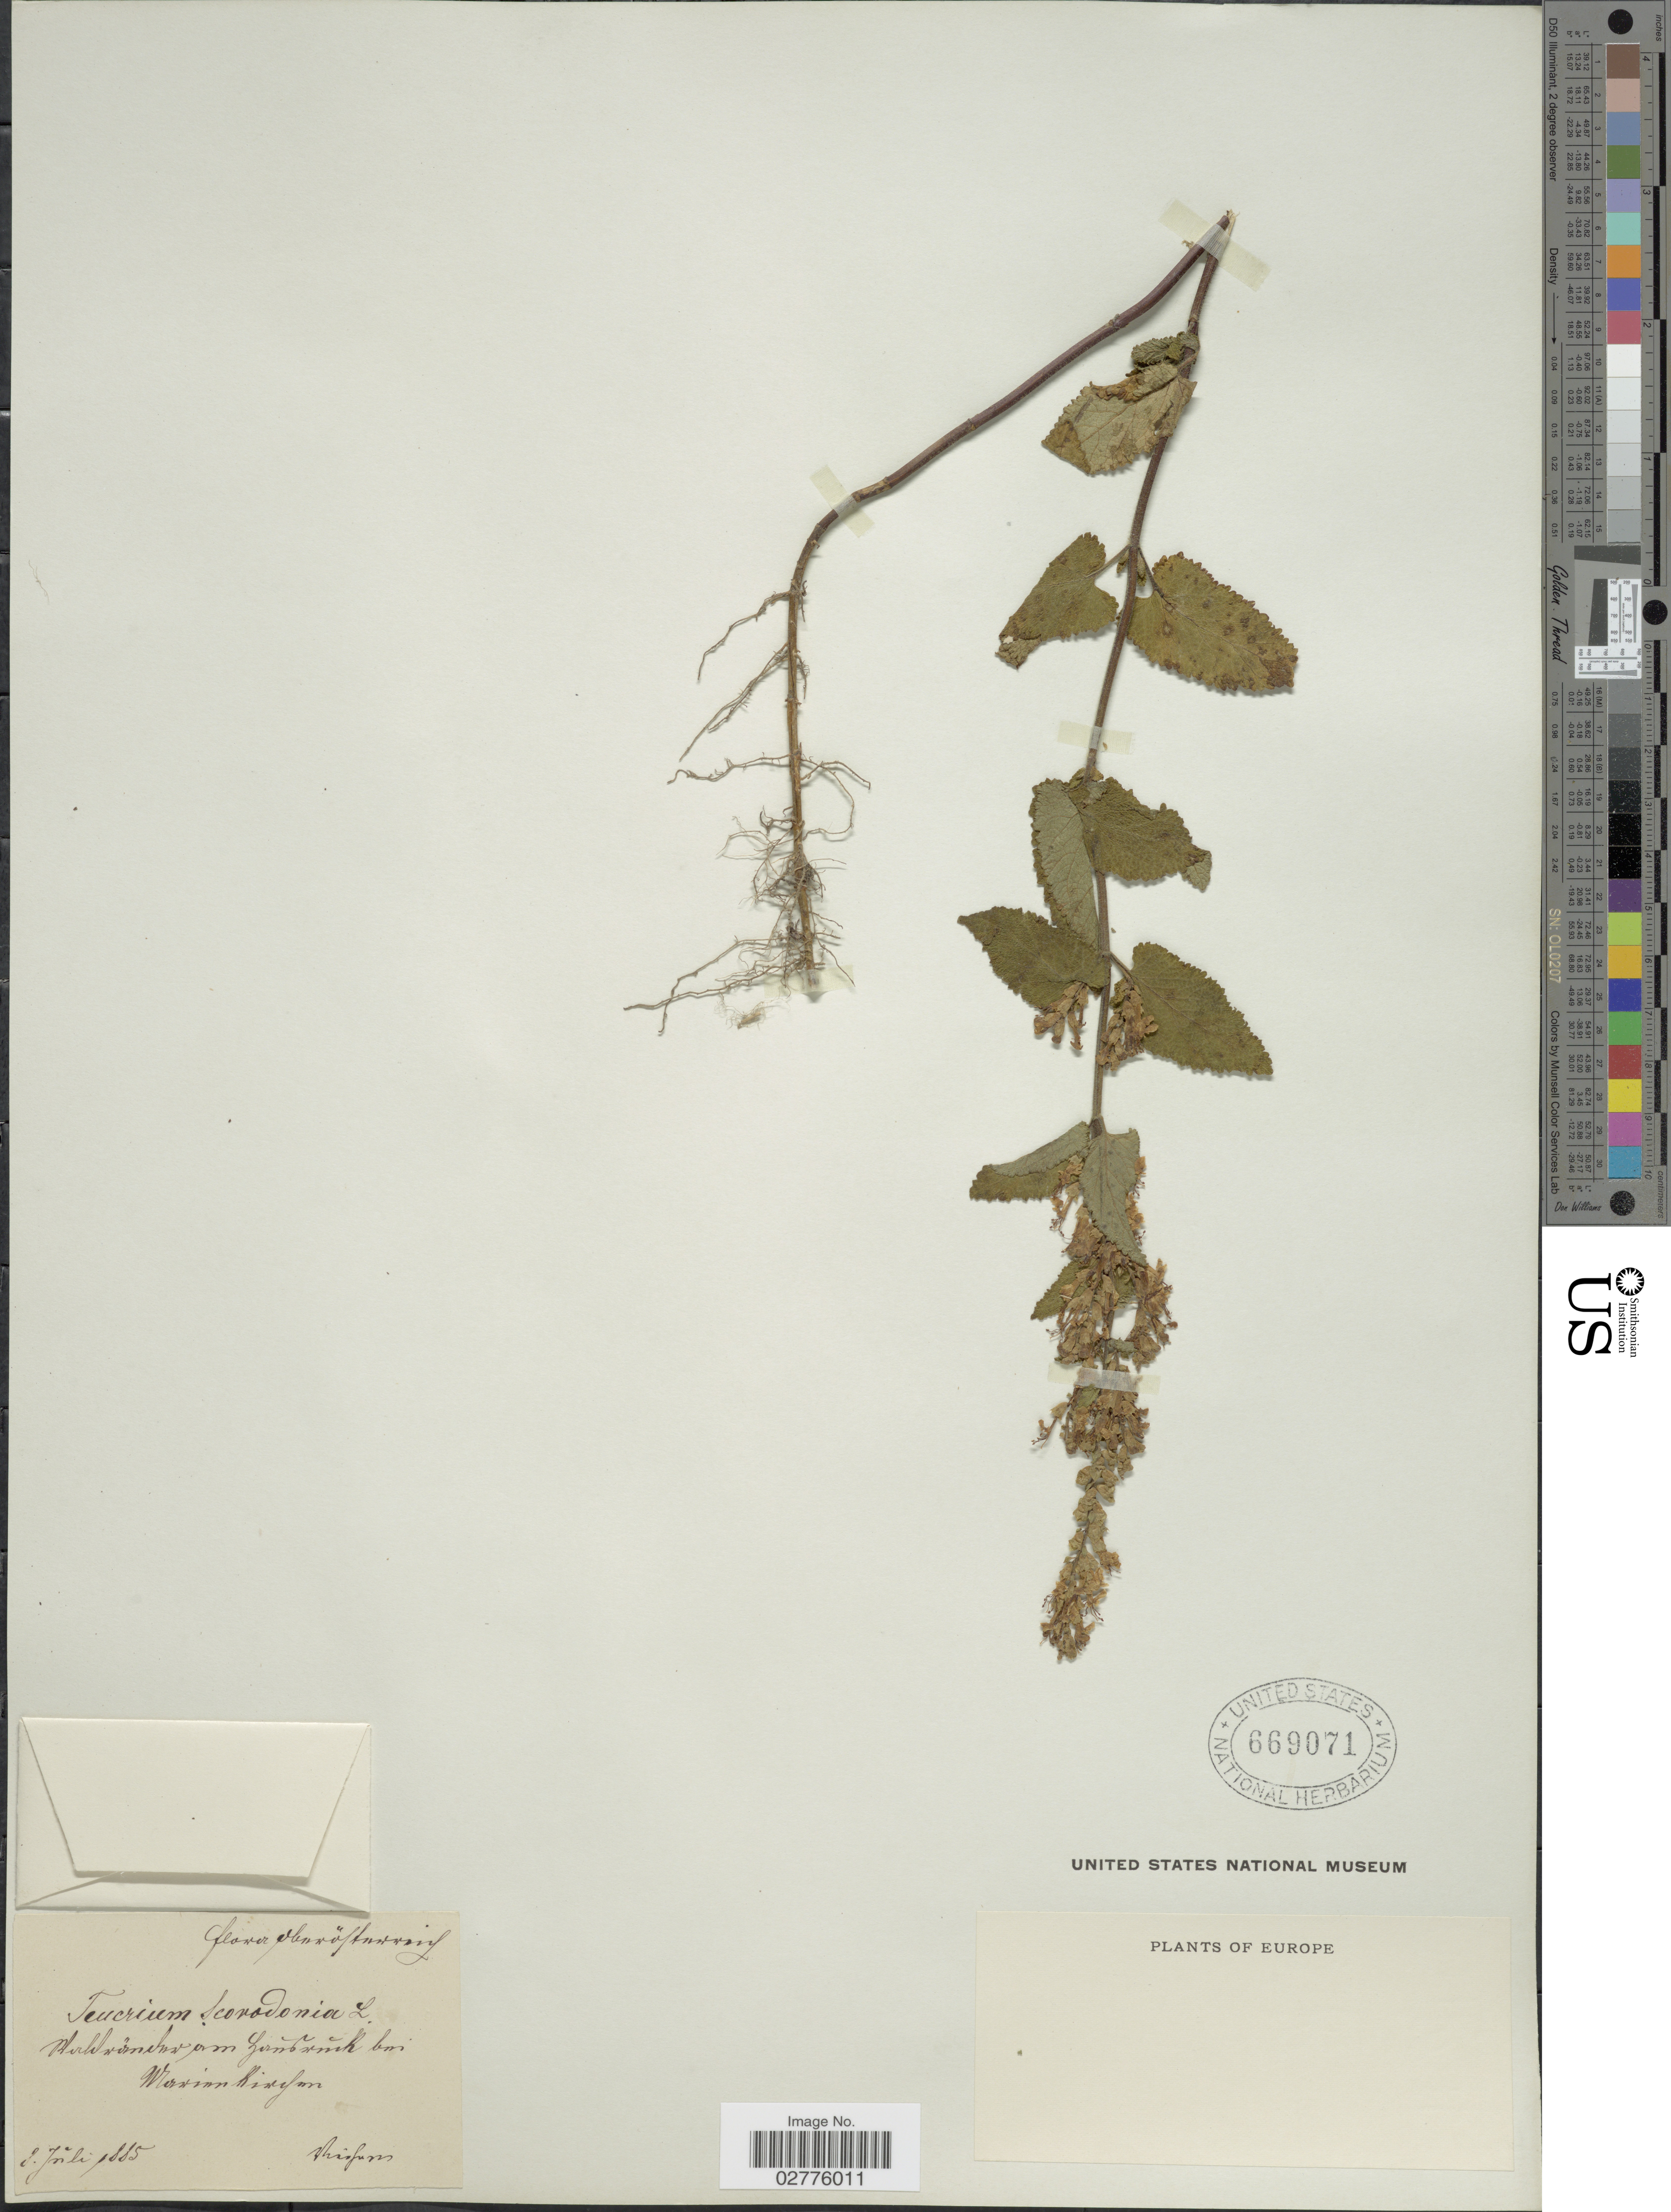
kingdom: Plantae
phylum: Tracheophyta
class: Magnoliopsida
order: Lamiales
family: Lamiaceae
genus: Teucrium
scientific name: Teucrium scorodonia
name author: L.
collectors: F. Vierhapper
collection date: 1885-07-08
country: Austria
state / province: Oberosterreich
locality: Flora Oberösterreich, Waldränder am Hausruck bei Marienkirchen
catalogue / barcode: US 669071